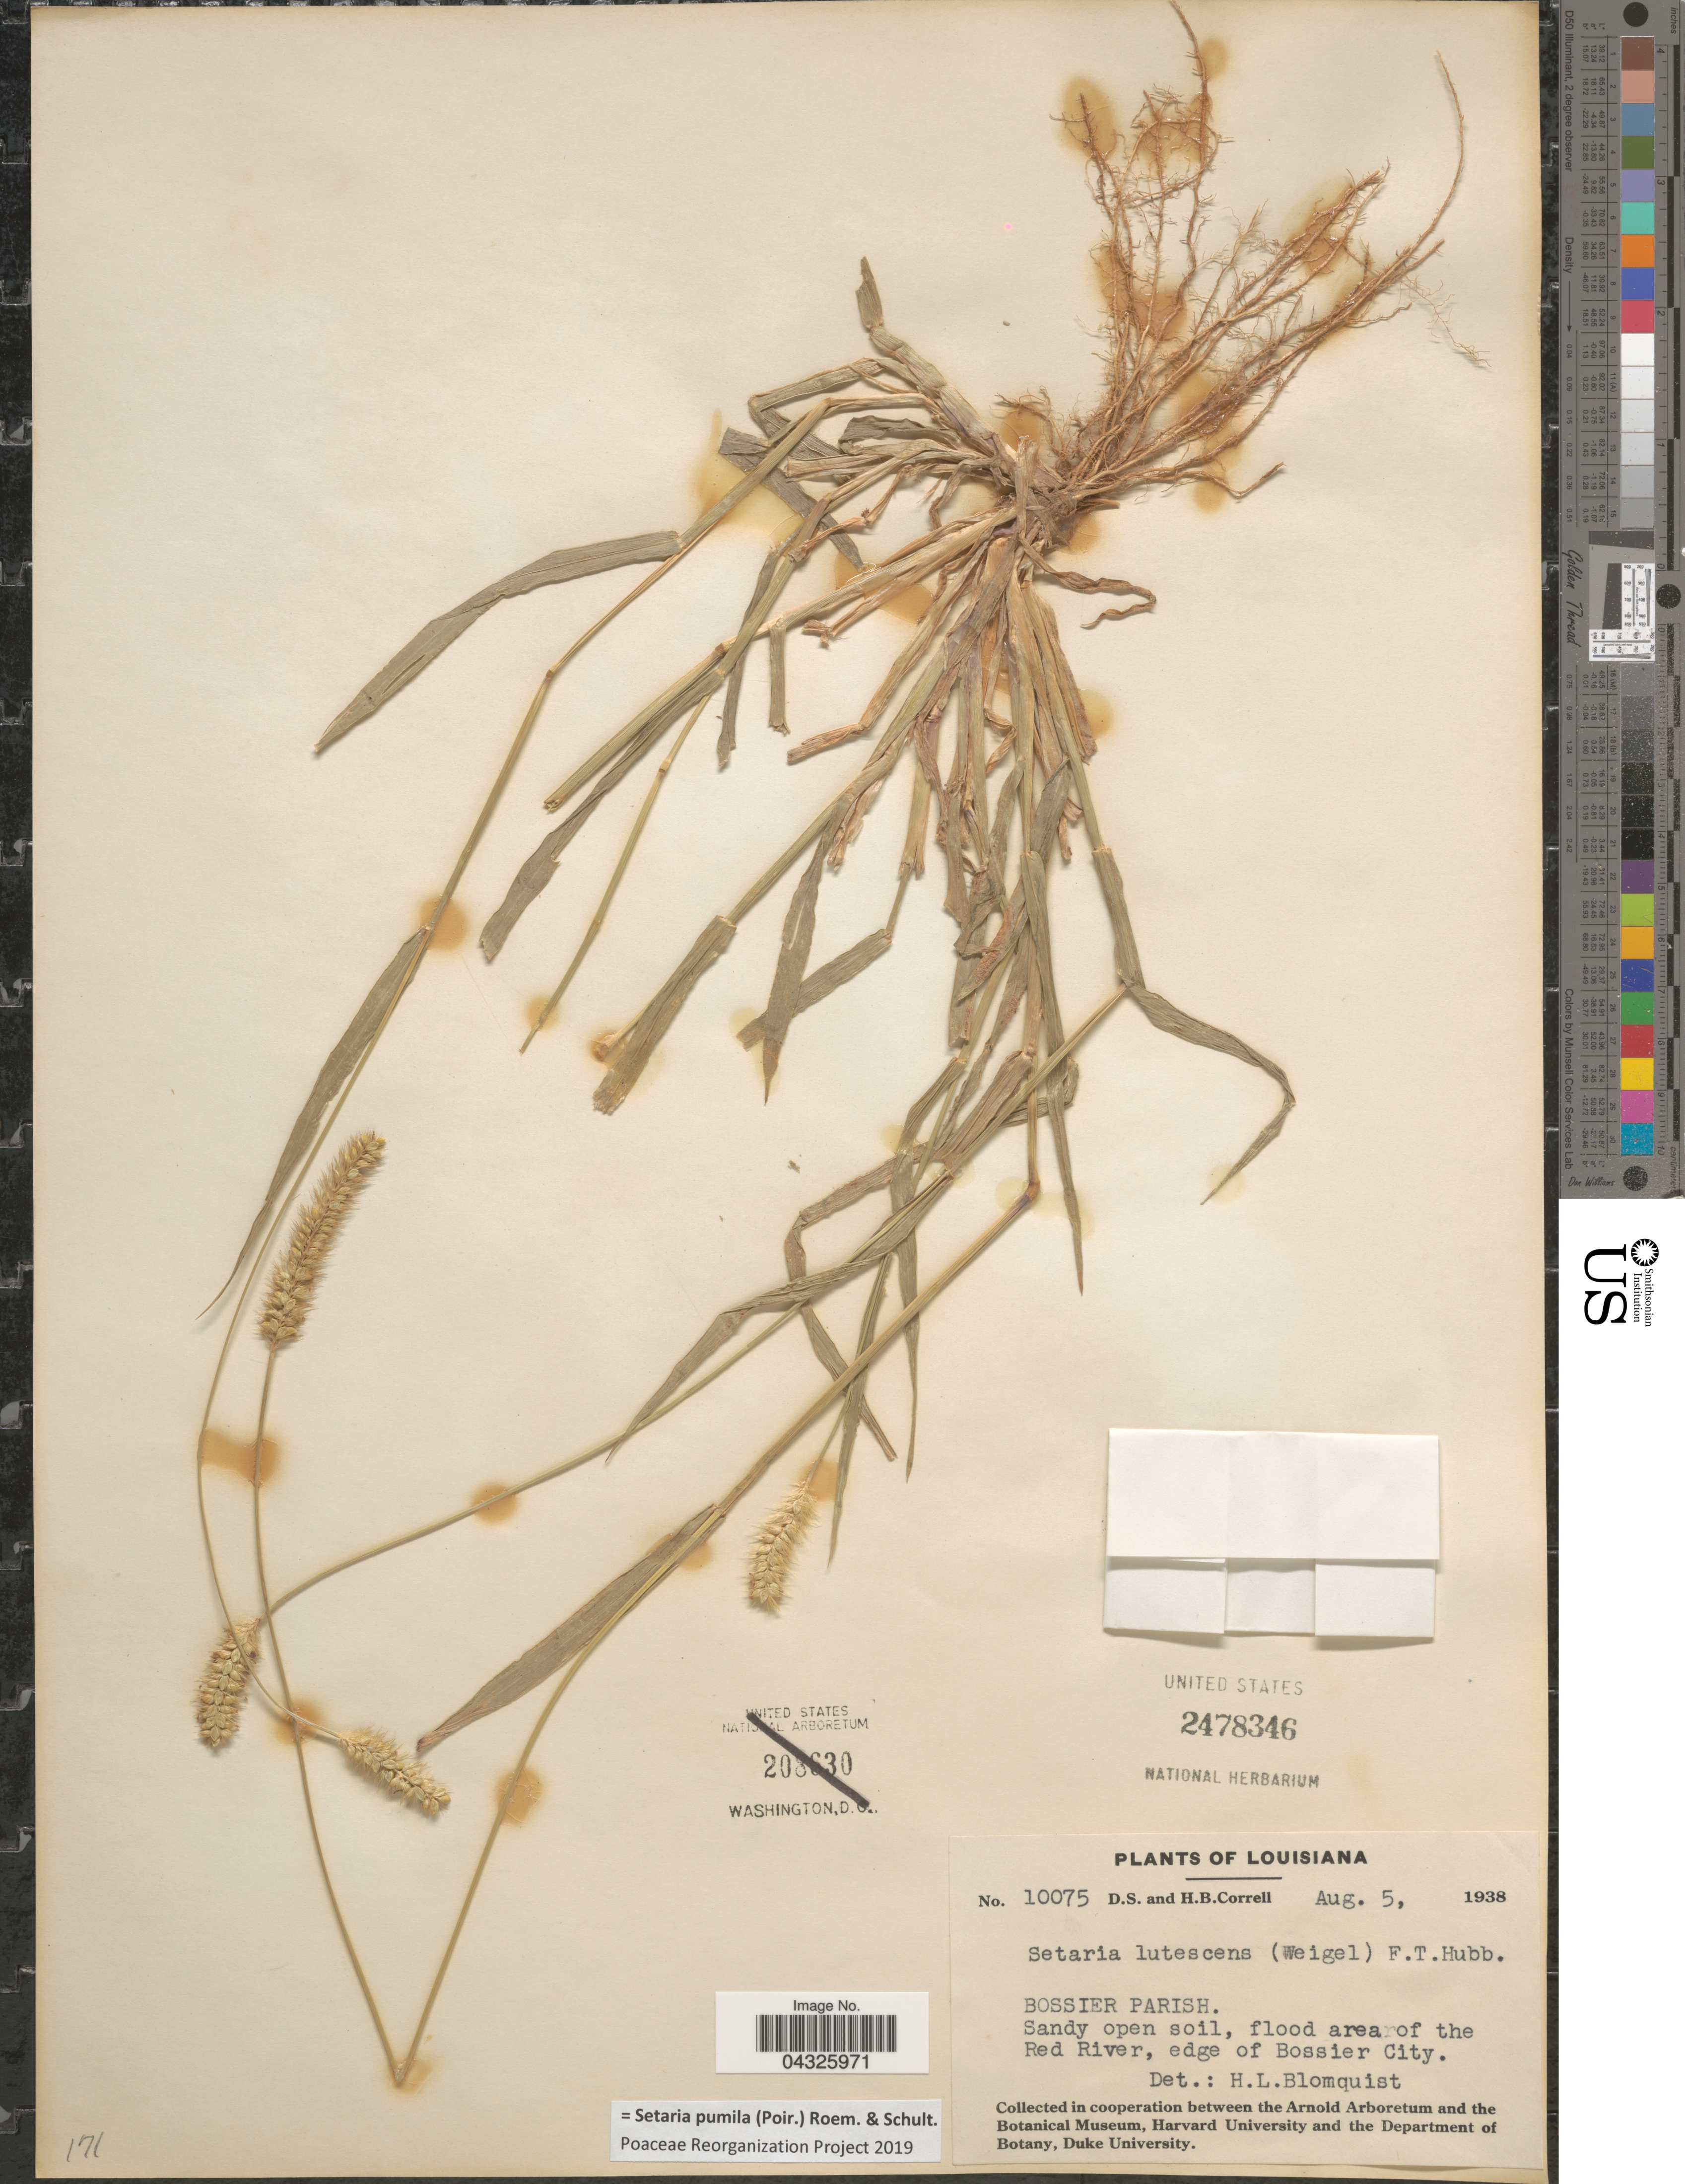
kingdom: Plantae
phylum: Tracheophyta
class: Liliopsida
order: Poales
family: Poaceae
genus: Setaria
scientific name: Setaria pumila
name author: (Poir.) Roem. & Schult.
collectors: D. S. Correll & H. Correll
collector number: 10075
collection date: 1938-08-05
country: United States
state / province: Louisiana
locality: Bossier Parish. Sandy open soil, flood area of the Red River, edge of Bossier City.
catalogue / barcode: US 2478346